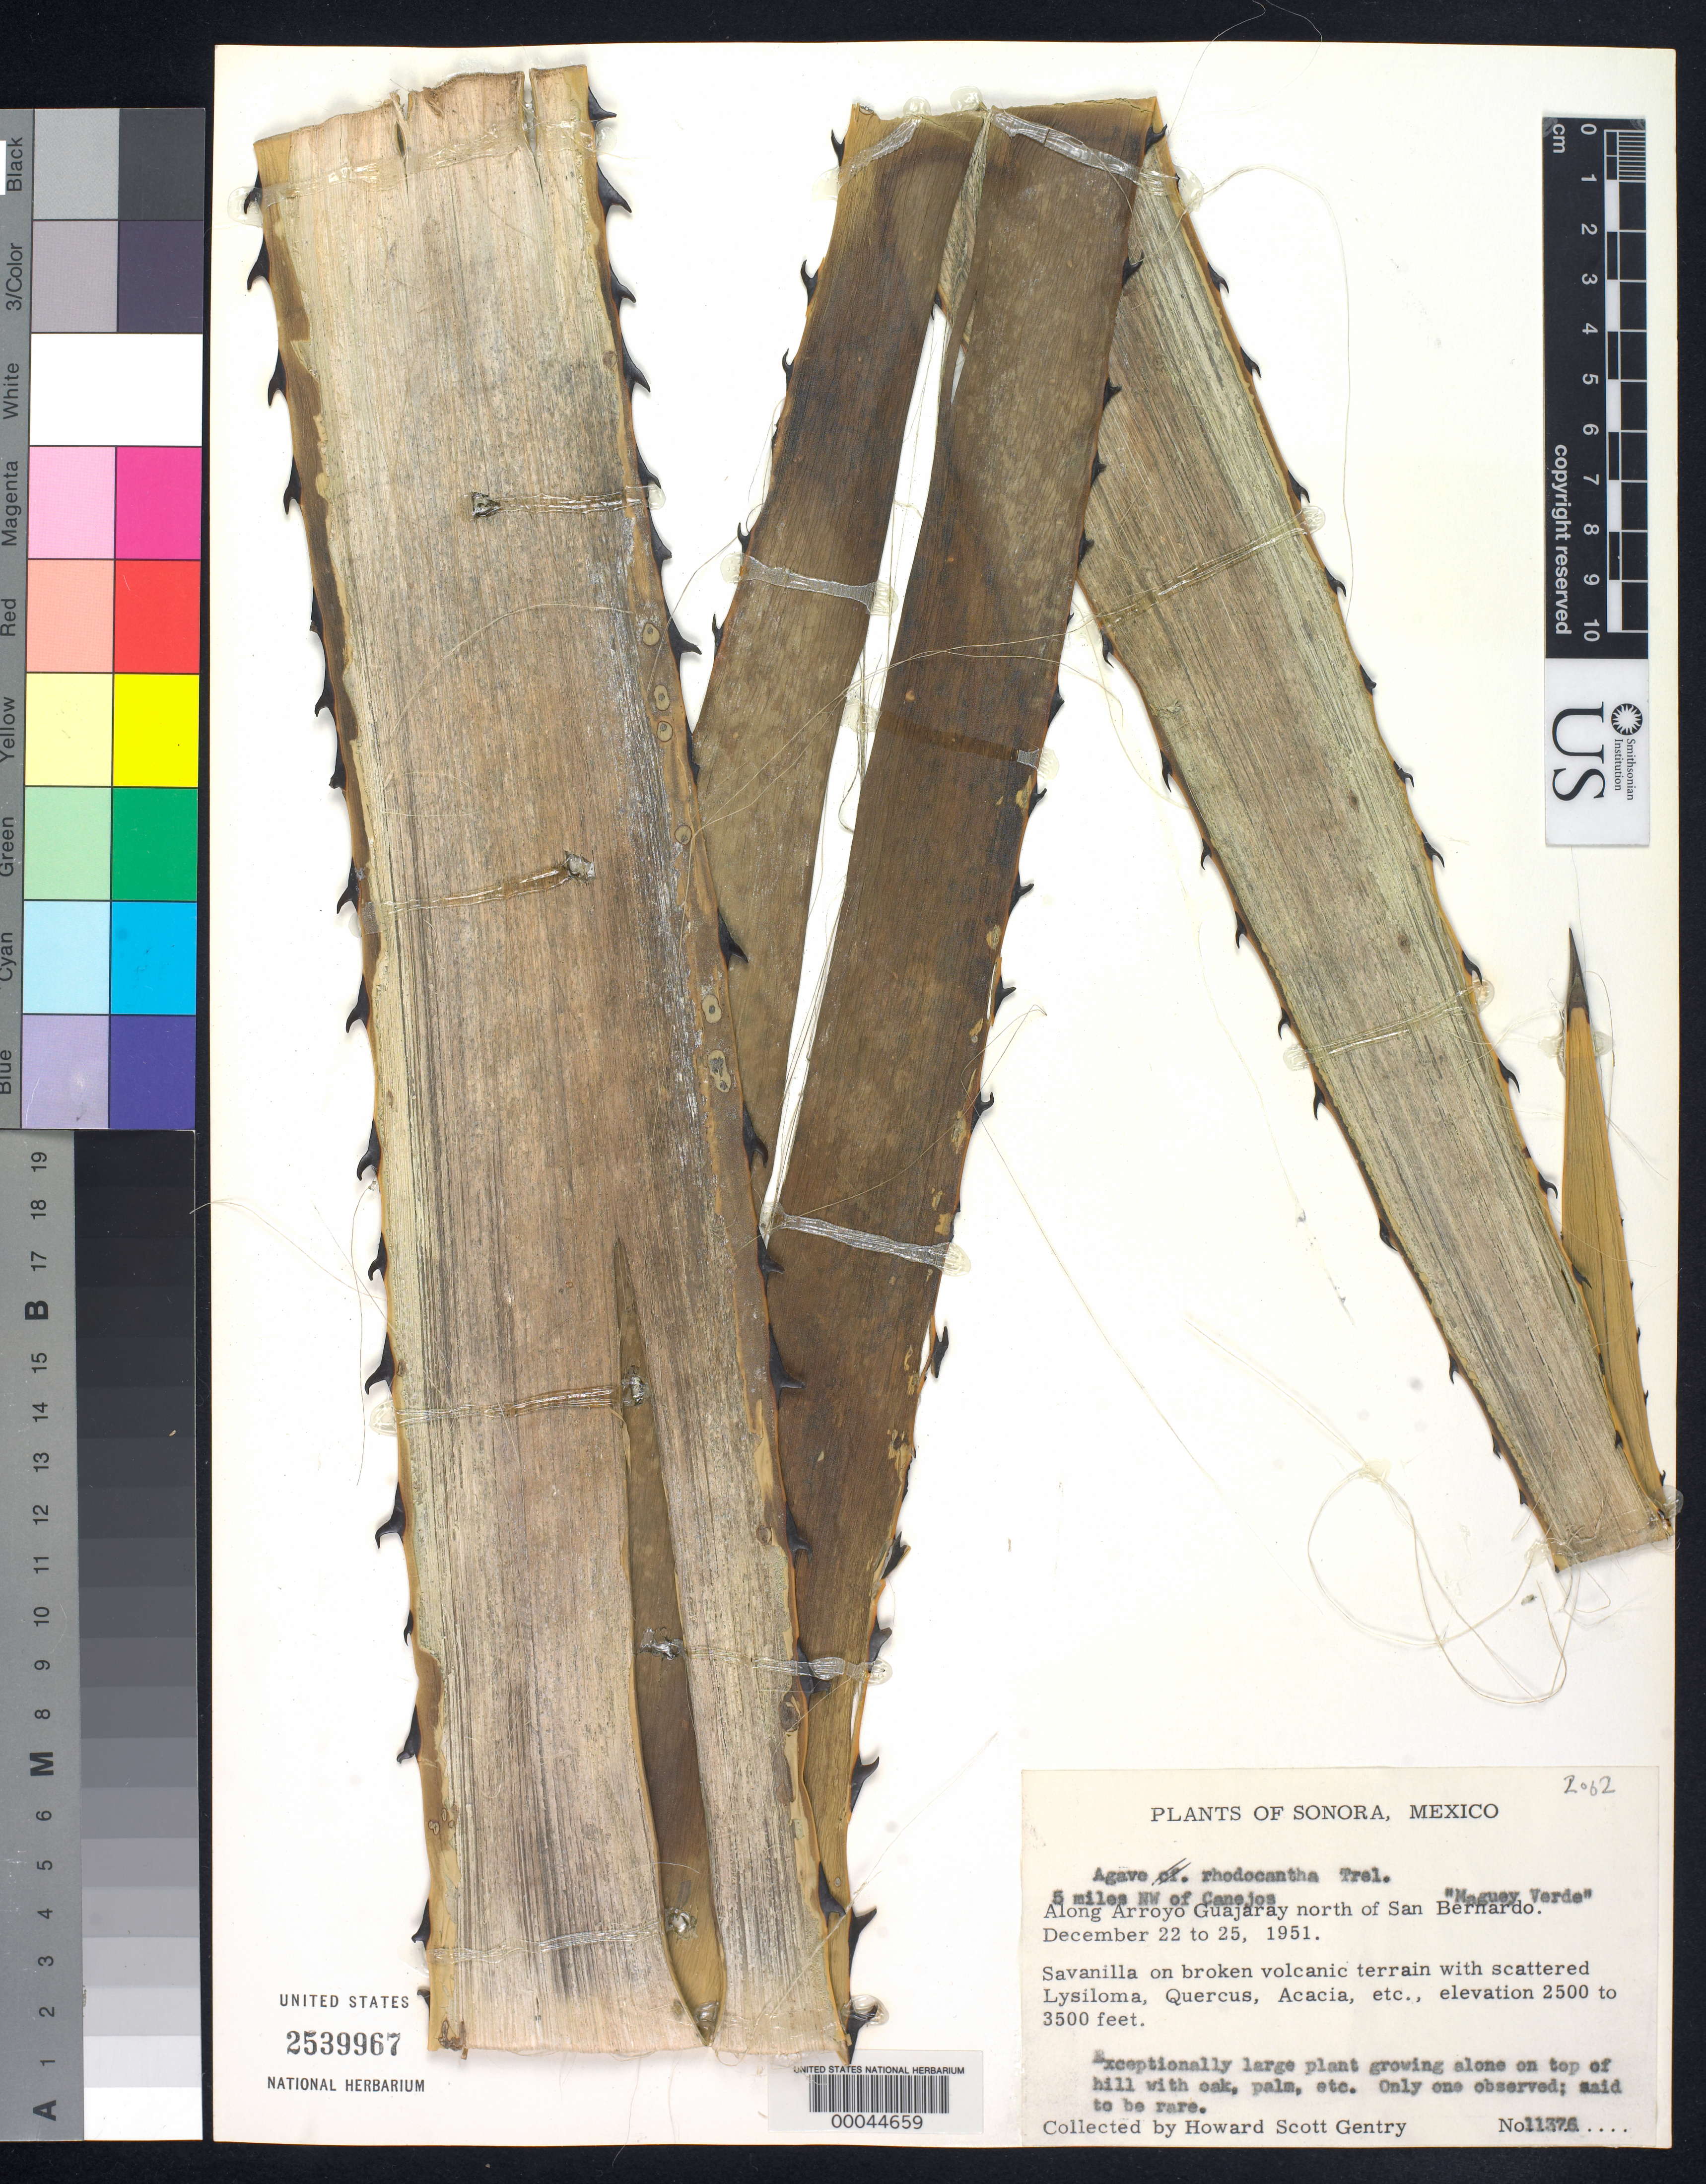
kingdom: Plantae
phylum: Tracheophyta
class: Liliopsida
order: Asparagales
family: Asparagaceae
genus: Agave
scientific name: Agave rhodacantha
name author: Trel.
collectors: H. S. Gentry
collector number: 11376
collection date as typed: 22 Dec 1951 to 25 Dec 1951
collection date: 1951-12-22/1951-12-25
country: Mexico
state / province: Sonora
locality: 5 mi NW of Conejos along Arroyo Guajaray N of San Bernardo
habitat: Savanilla on broken volcanic terrain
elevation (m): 762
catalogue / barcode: US 2539967